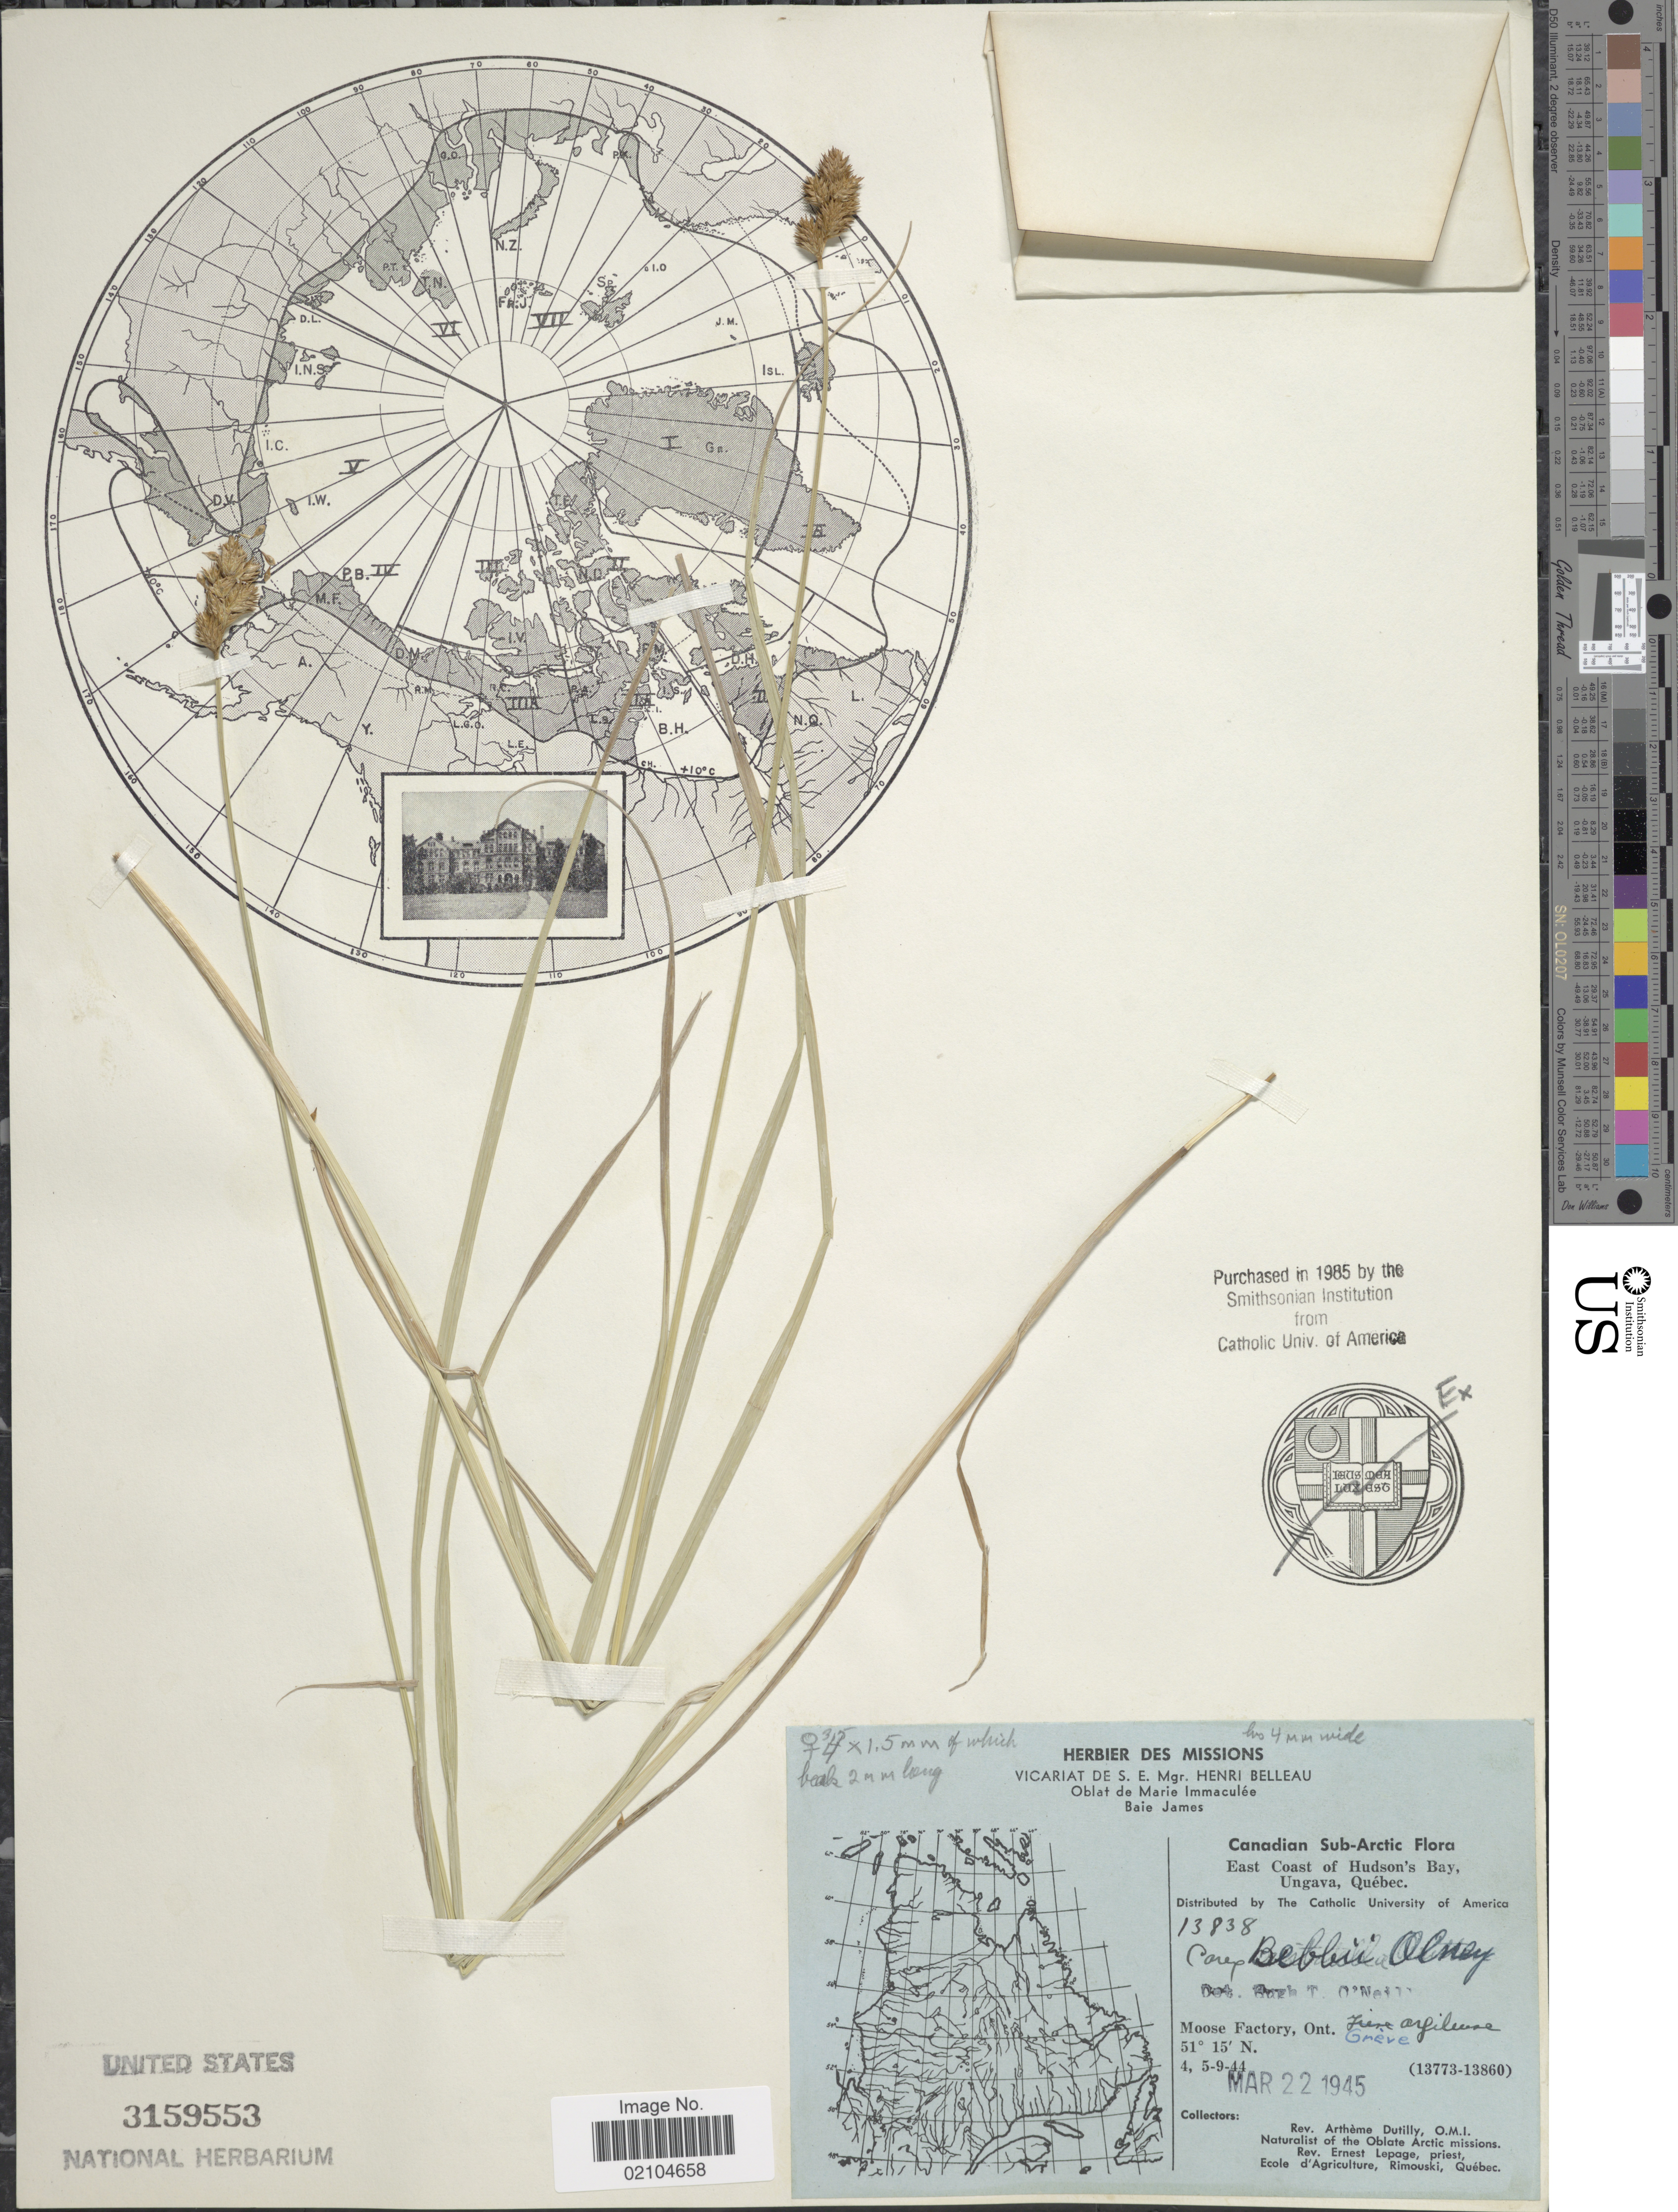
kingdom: Plantae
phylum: Tracheophyta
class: Liliopsida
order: Poales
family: Cyperaceae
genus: Carex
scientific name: Carex bebbii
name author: (L.H. Bailey) Olney ex Fernald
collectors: A. Dutilly & E. Lepage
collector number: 13838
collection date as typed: Transcribed d/m/y: 4/9/44 to 5/9/44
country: Canada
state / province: Quebec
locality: East Coast of Hudson's Bay, Ungava, Quebec, Moose Factory, Ont.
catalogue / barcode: US 3159553